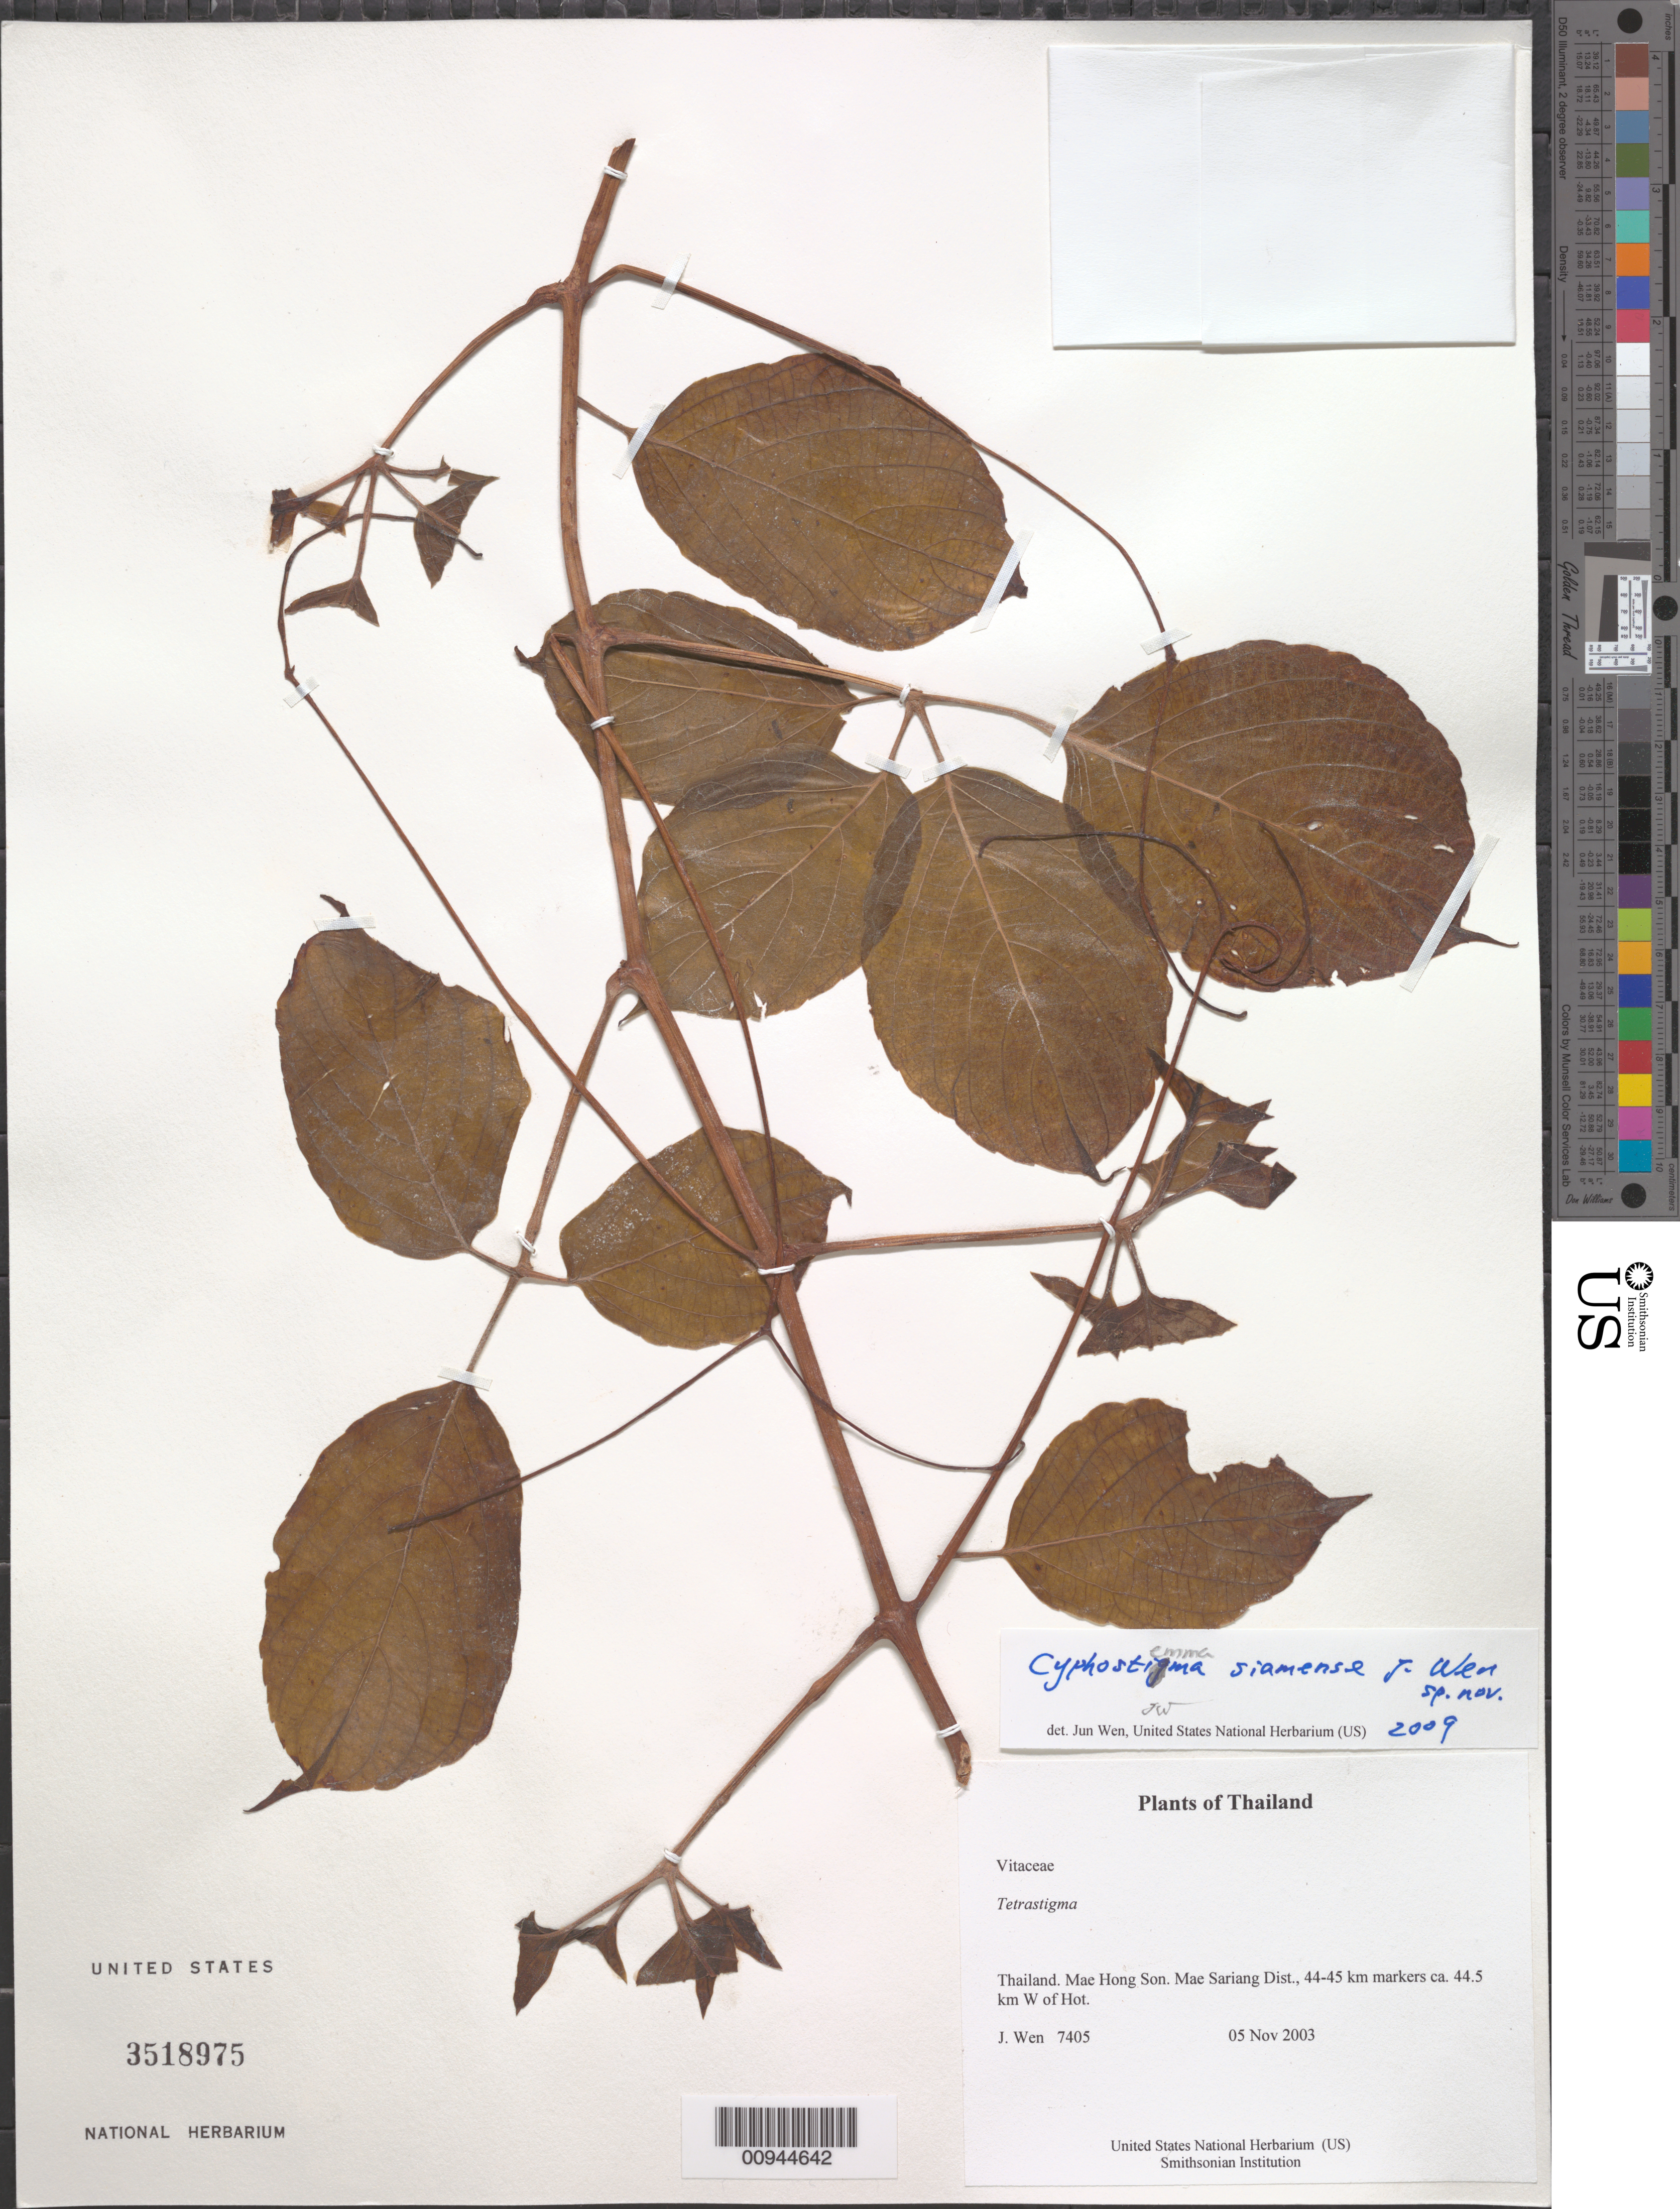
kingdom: Plantae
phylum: Tracheophyta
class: Magnoliopsida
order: Vitales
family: Vitaceae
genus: Cyphostemma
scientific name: Cyphostemma siamense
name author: J. Wen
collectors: J. Wen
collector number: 7405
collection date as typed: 05 Nov 2003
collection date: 2003-11-05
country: Thailand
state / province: Mae Hong Son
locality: Mae Sariang Dist., 44-45 km markers ca. 44.5 km W of Hot.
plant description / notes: sp. nov. 2009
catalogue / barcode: US 3518975